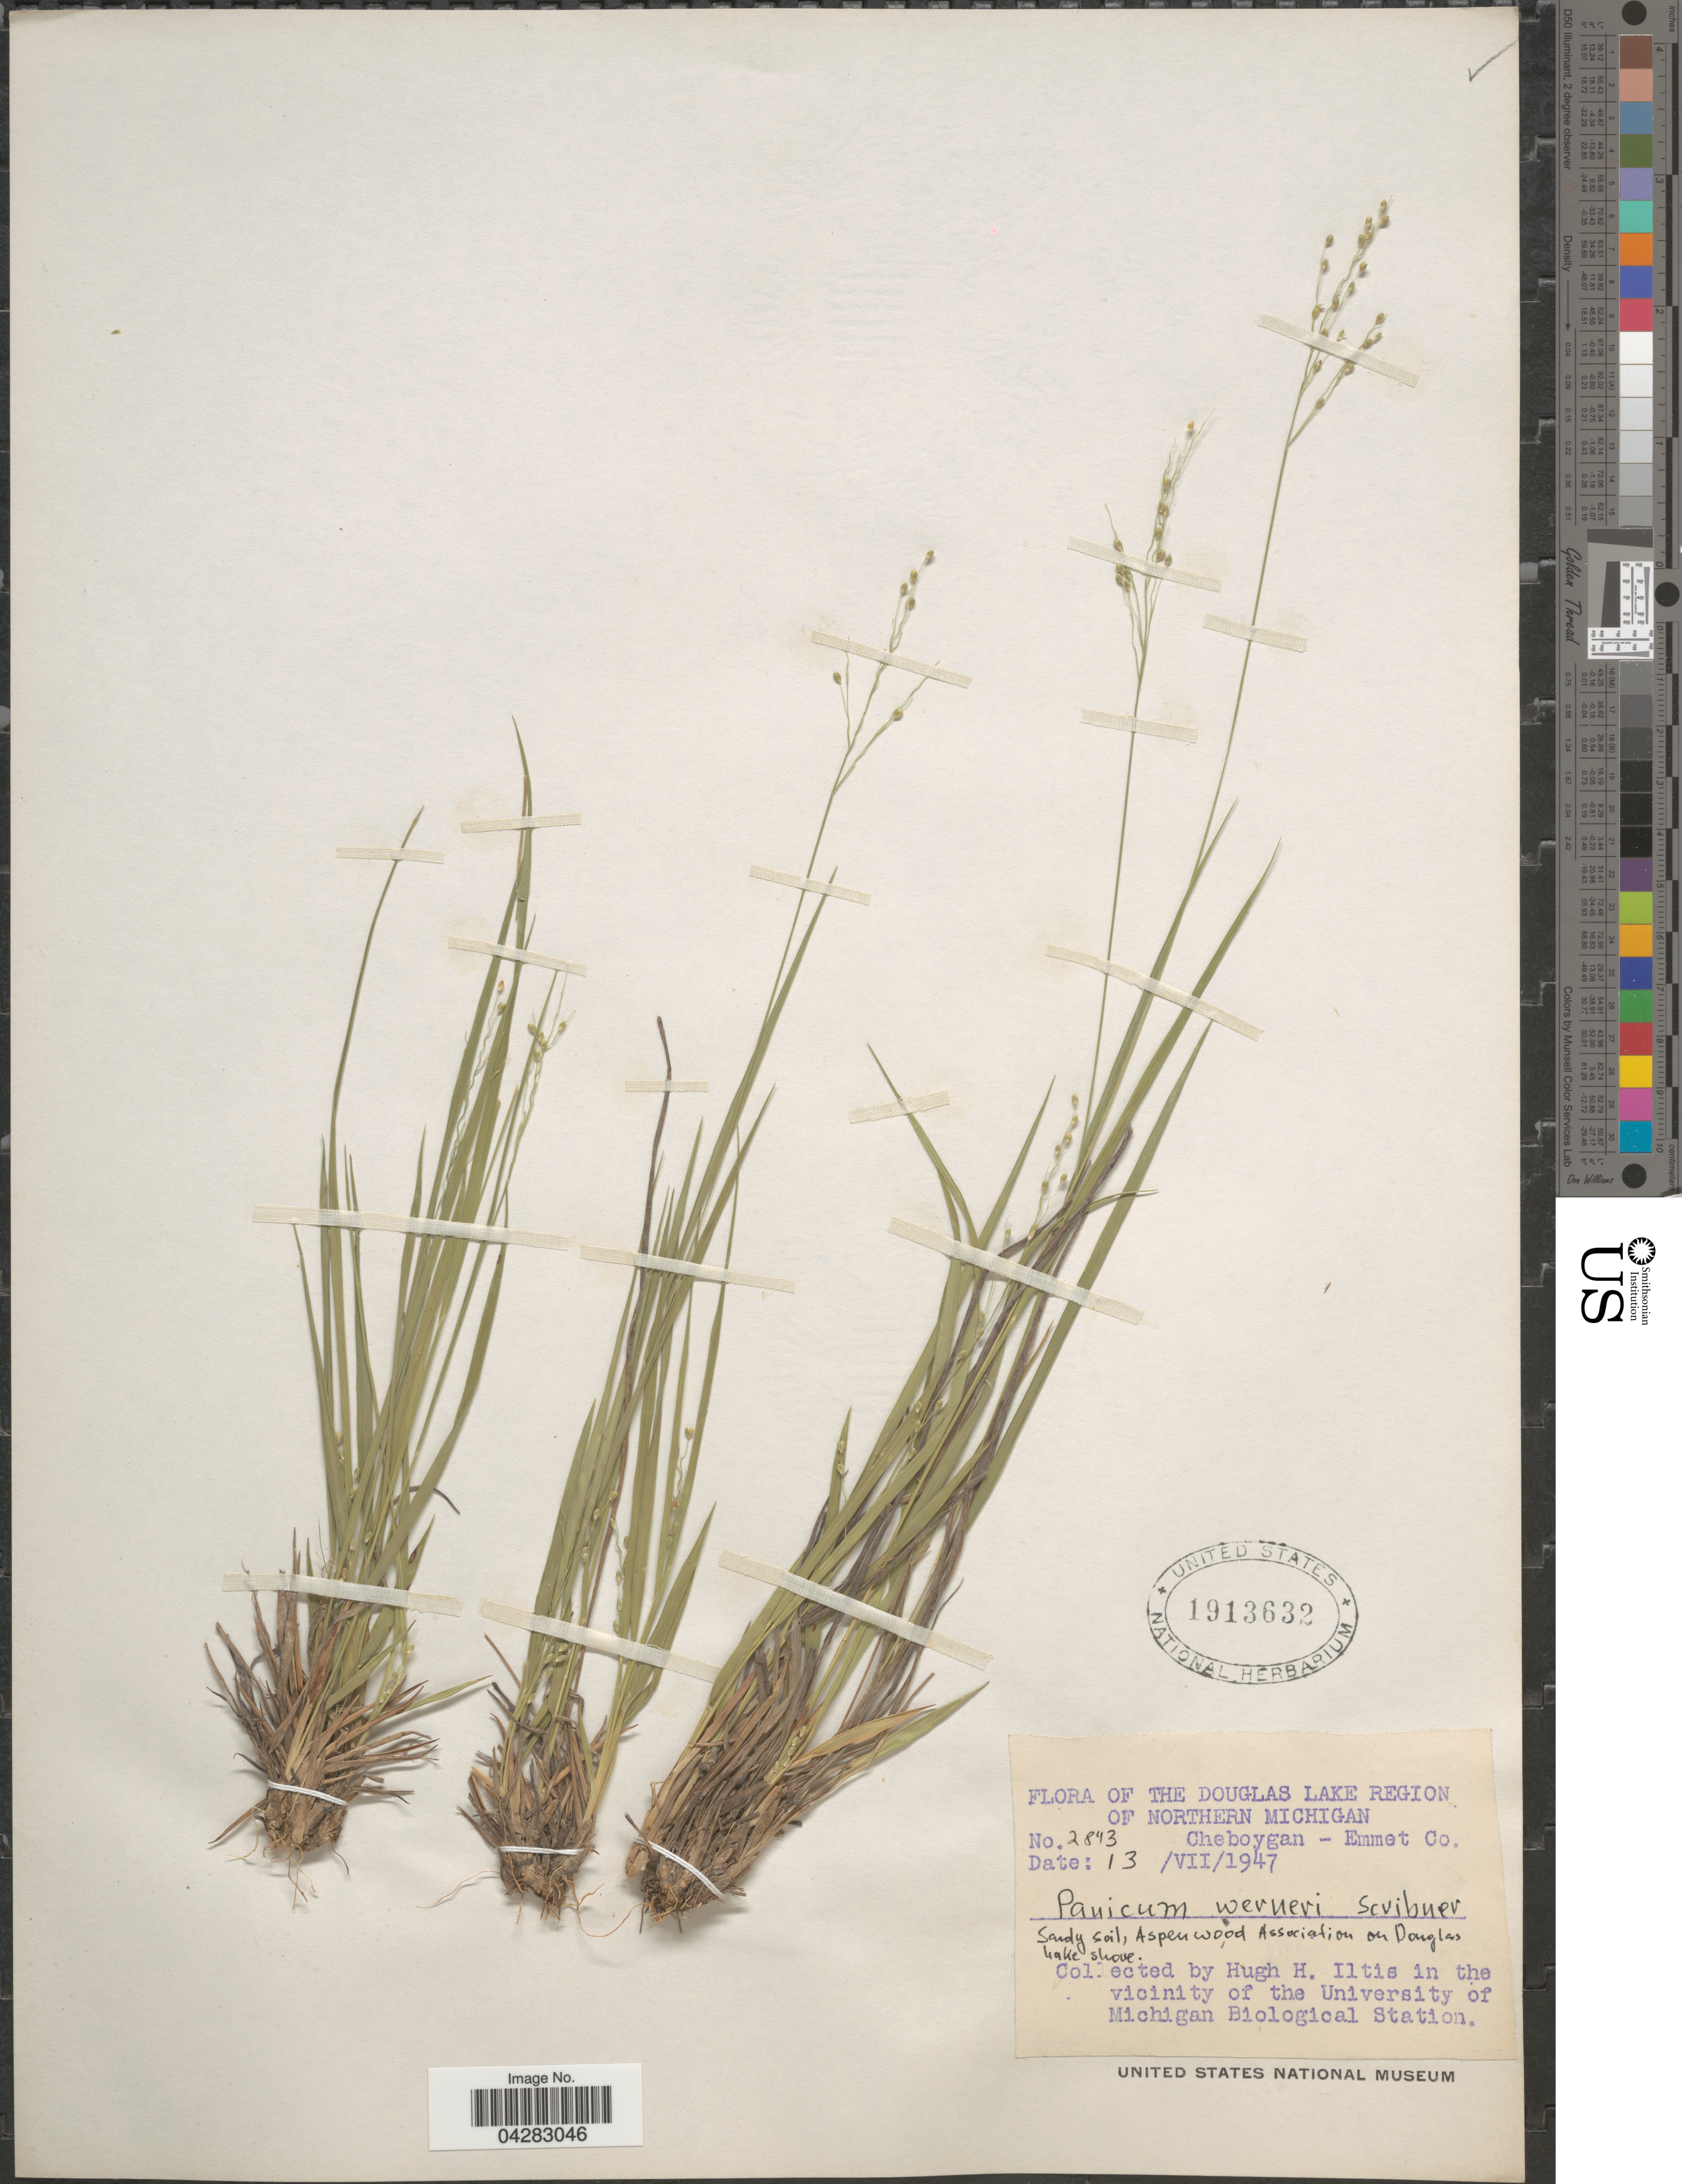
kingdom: Plantae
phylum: Tracheophyta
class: Liliopsida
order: Poales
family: Poaceae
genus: Dichanthelium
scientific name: Dichanthelium linearifolium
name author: (Scribn.) Gould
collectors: H. H. Iltis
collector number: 2843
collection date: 1947-07-13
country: United States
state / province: Michigan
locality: The Douglas Lake Region of Northern Michigan. Cheboygan-Emmet Co. Sandy soil, Aspen wood Association on Douglas Lake shore. In the vicinity of the University of Michigan Biological Station.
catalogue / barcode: US 1913632